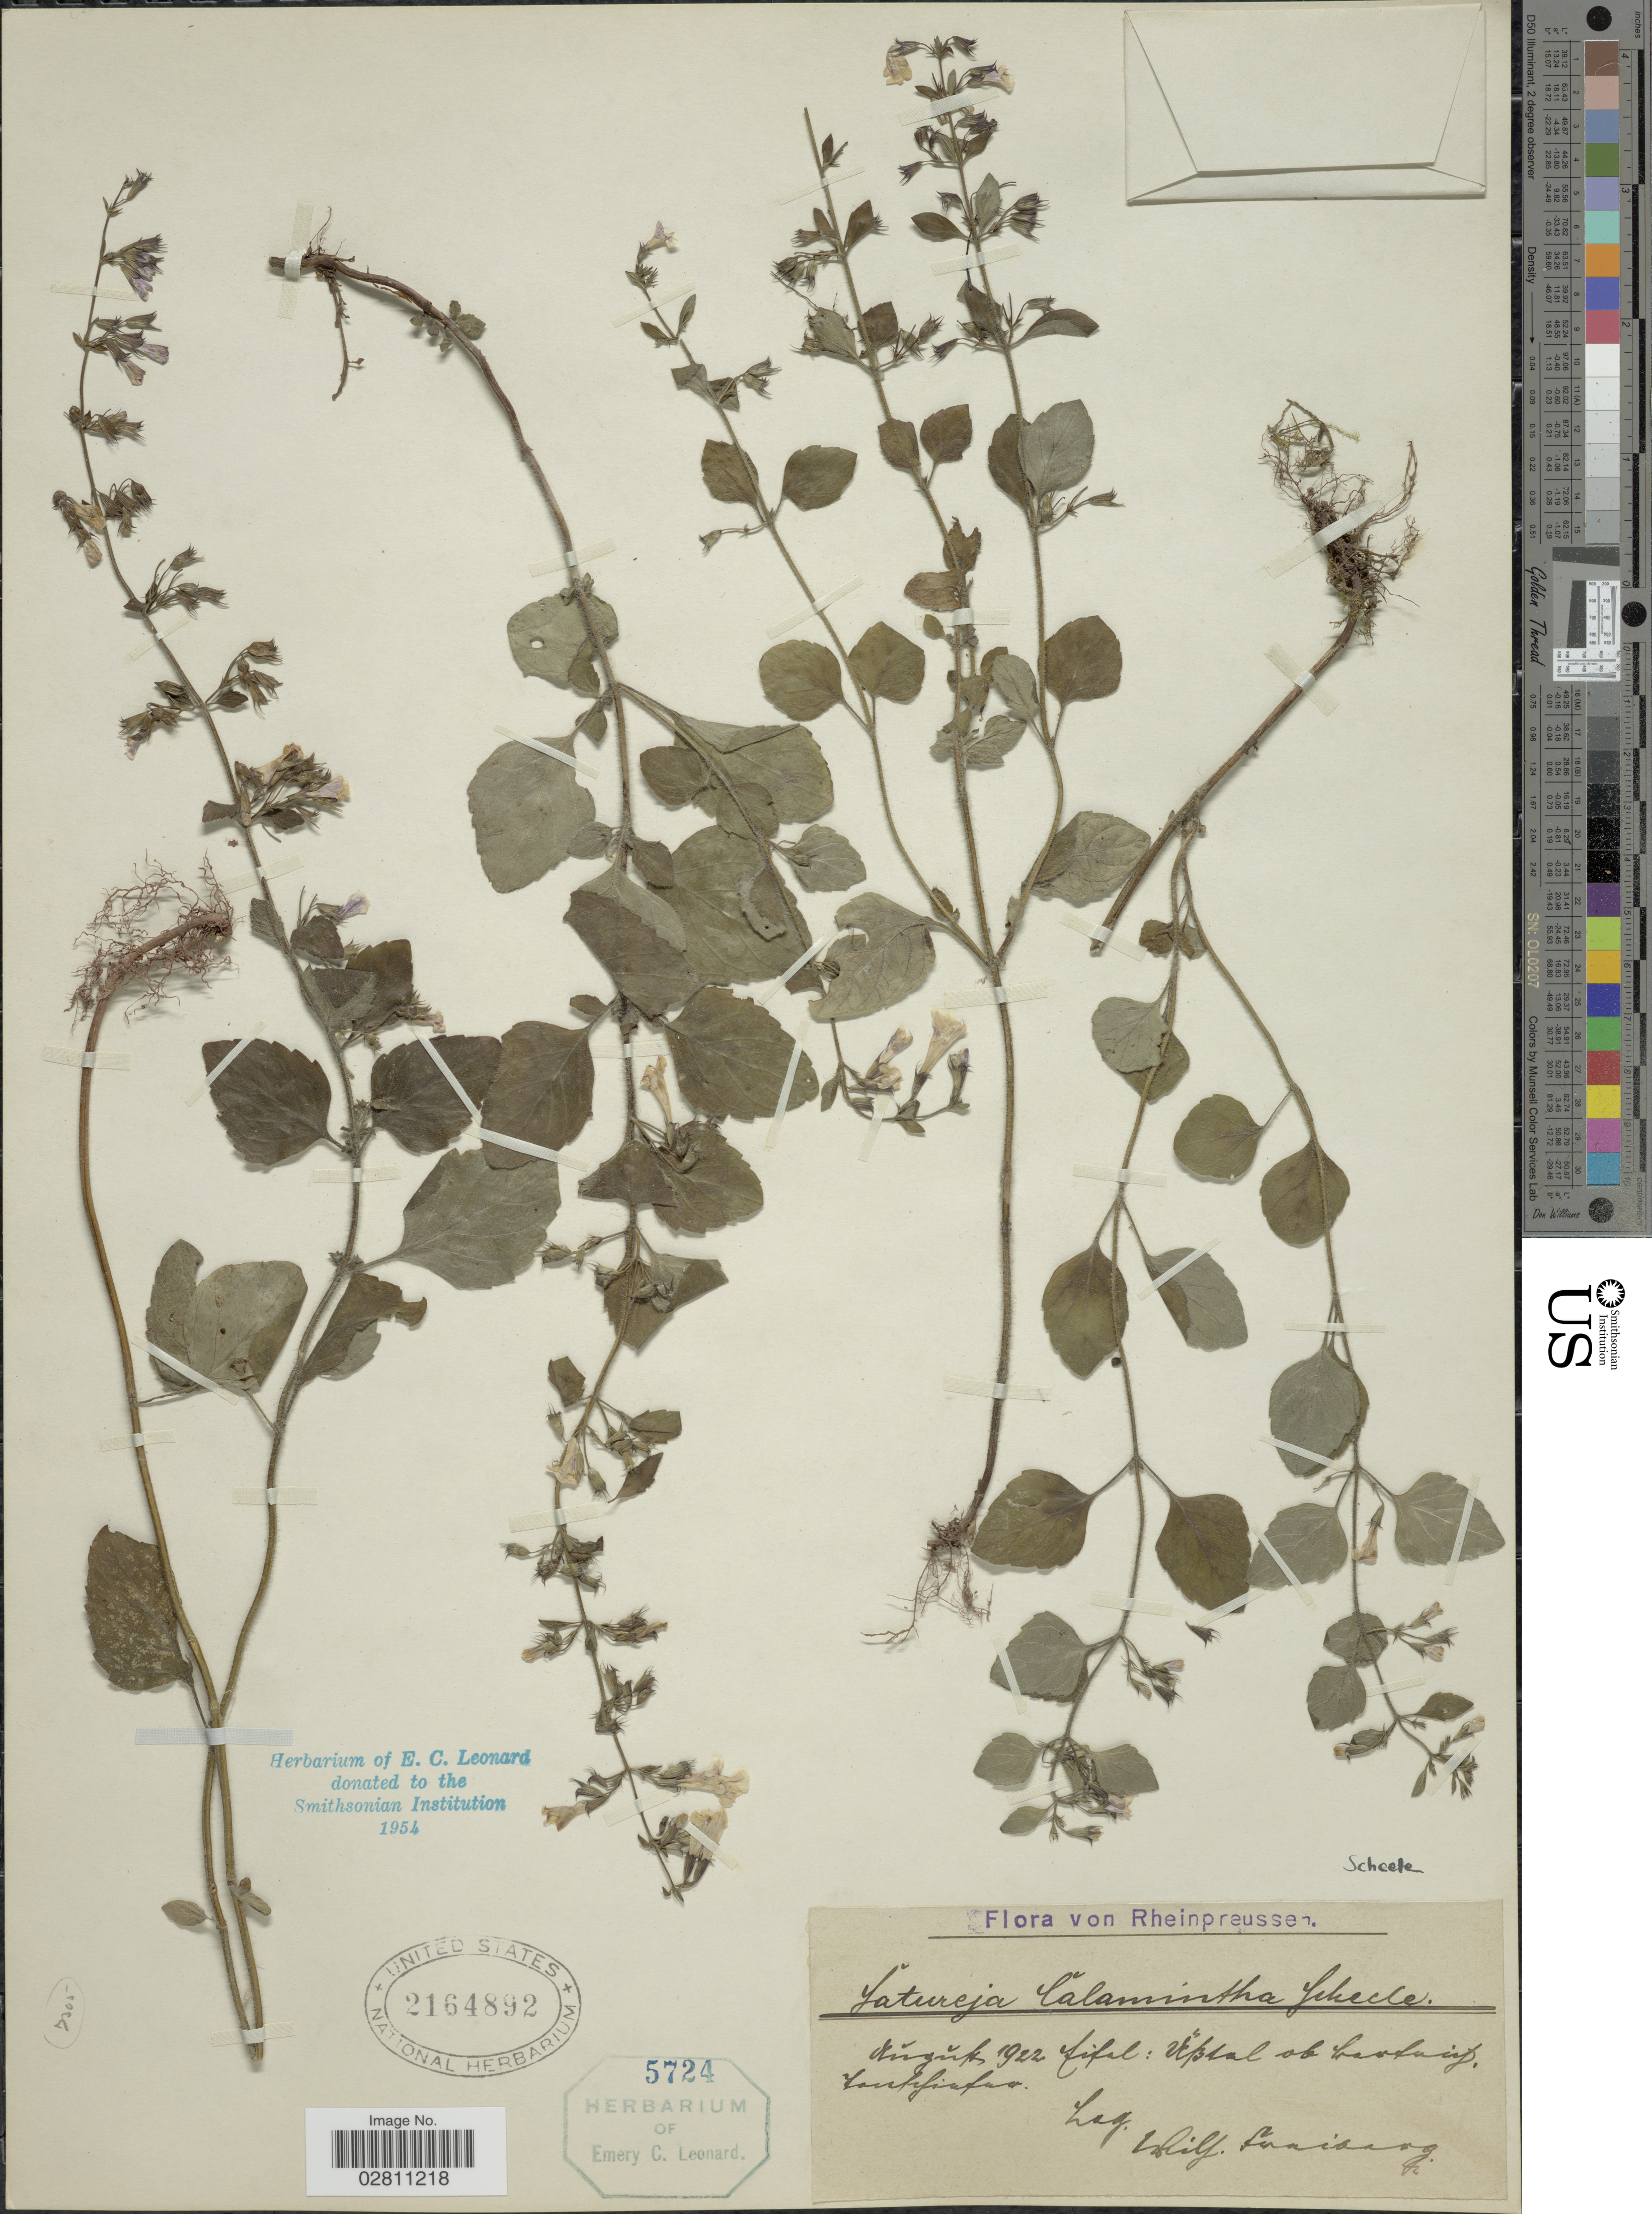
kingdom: Plantae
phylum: Tracheophyta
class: Magnoliopsida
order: Lamiales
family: Lamiaceae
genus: Clinopodium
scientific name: Clinopodium nepeta subsp. glandulosum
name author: (Req.) Govaerts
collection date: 1922-08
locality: Rheinpreussen, [Foreign script]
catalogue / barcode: US 2164892